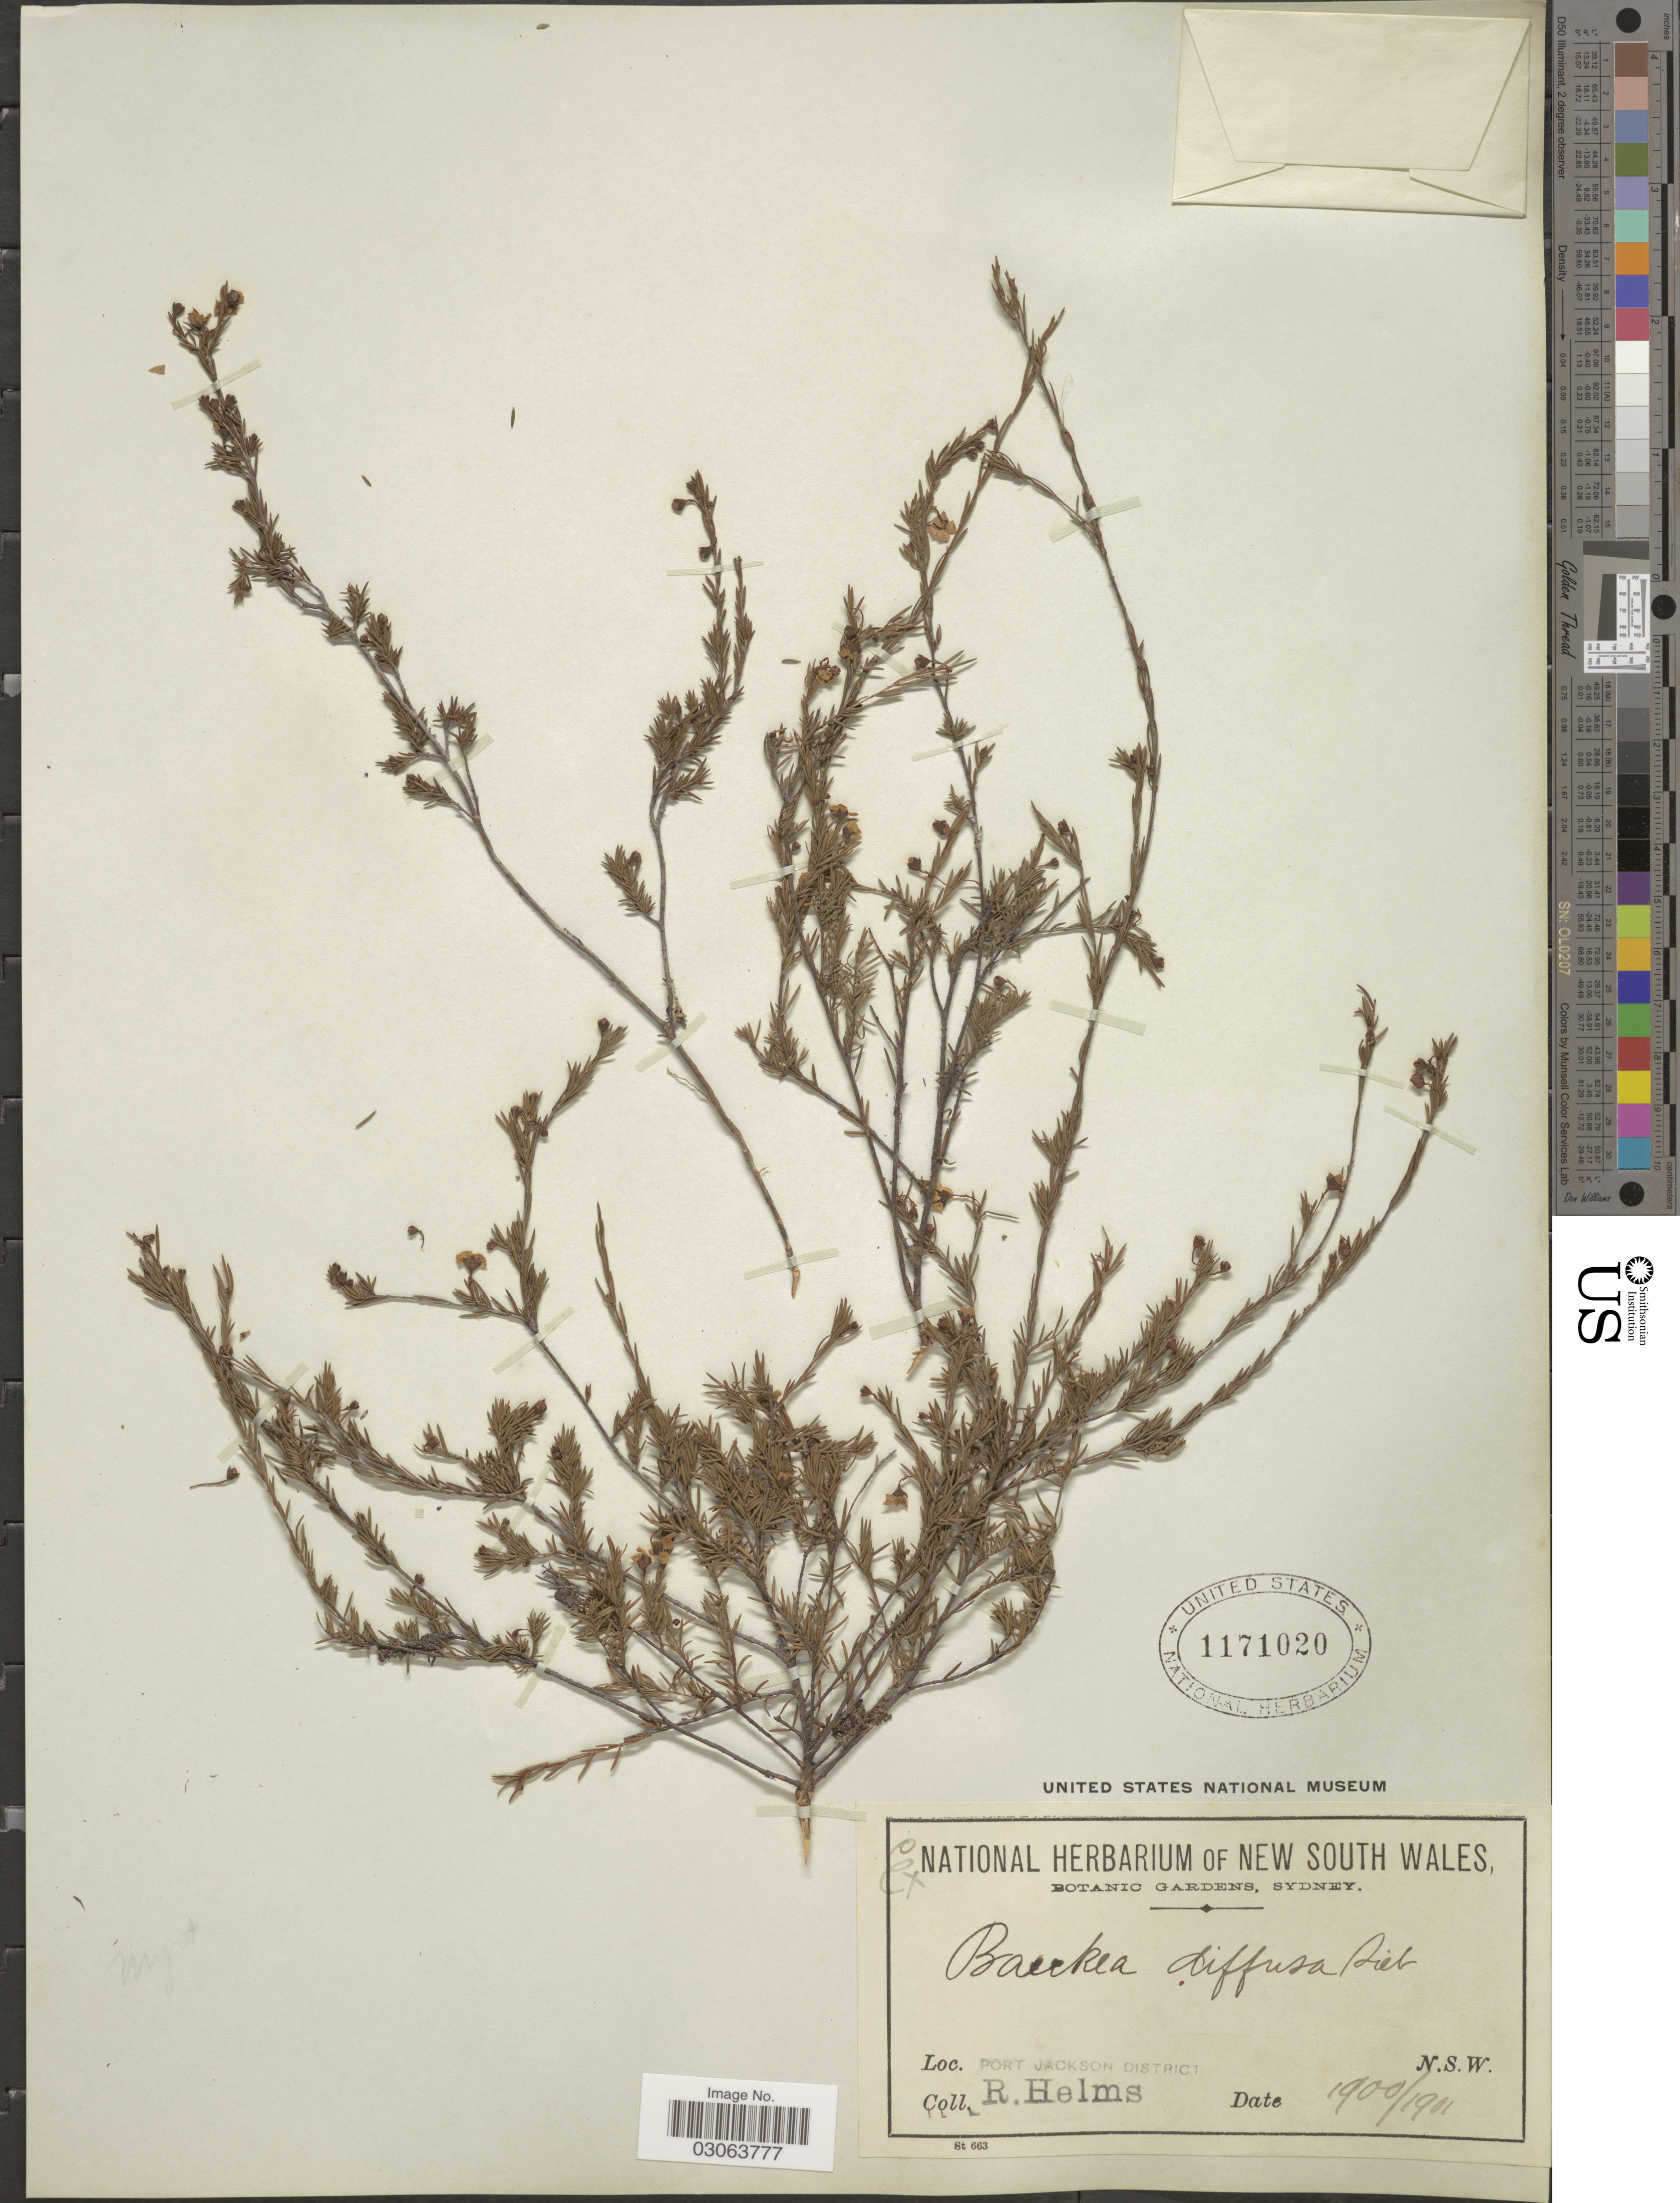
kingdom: Plantae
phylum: Tracheophyta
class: Magnoliopsida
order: Myrtales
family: Myrtaceae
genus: Euryomyrtus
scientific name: Euryomyrtus ramosissima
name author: (A. Cunn.) Trudgen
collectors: R. Helms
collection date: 1900/1901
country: Australia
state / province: New South Wales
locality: Port Jackson District.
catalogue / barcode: US 1171020